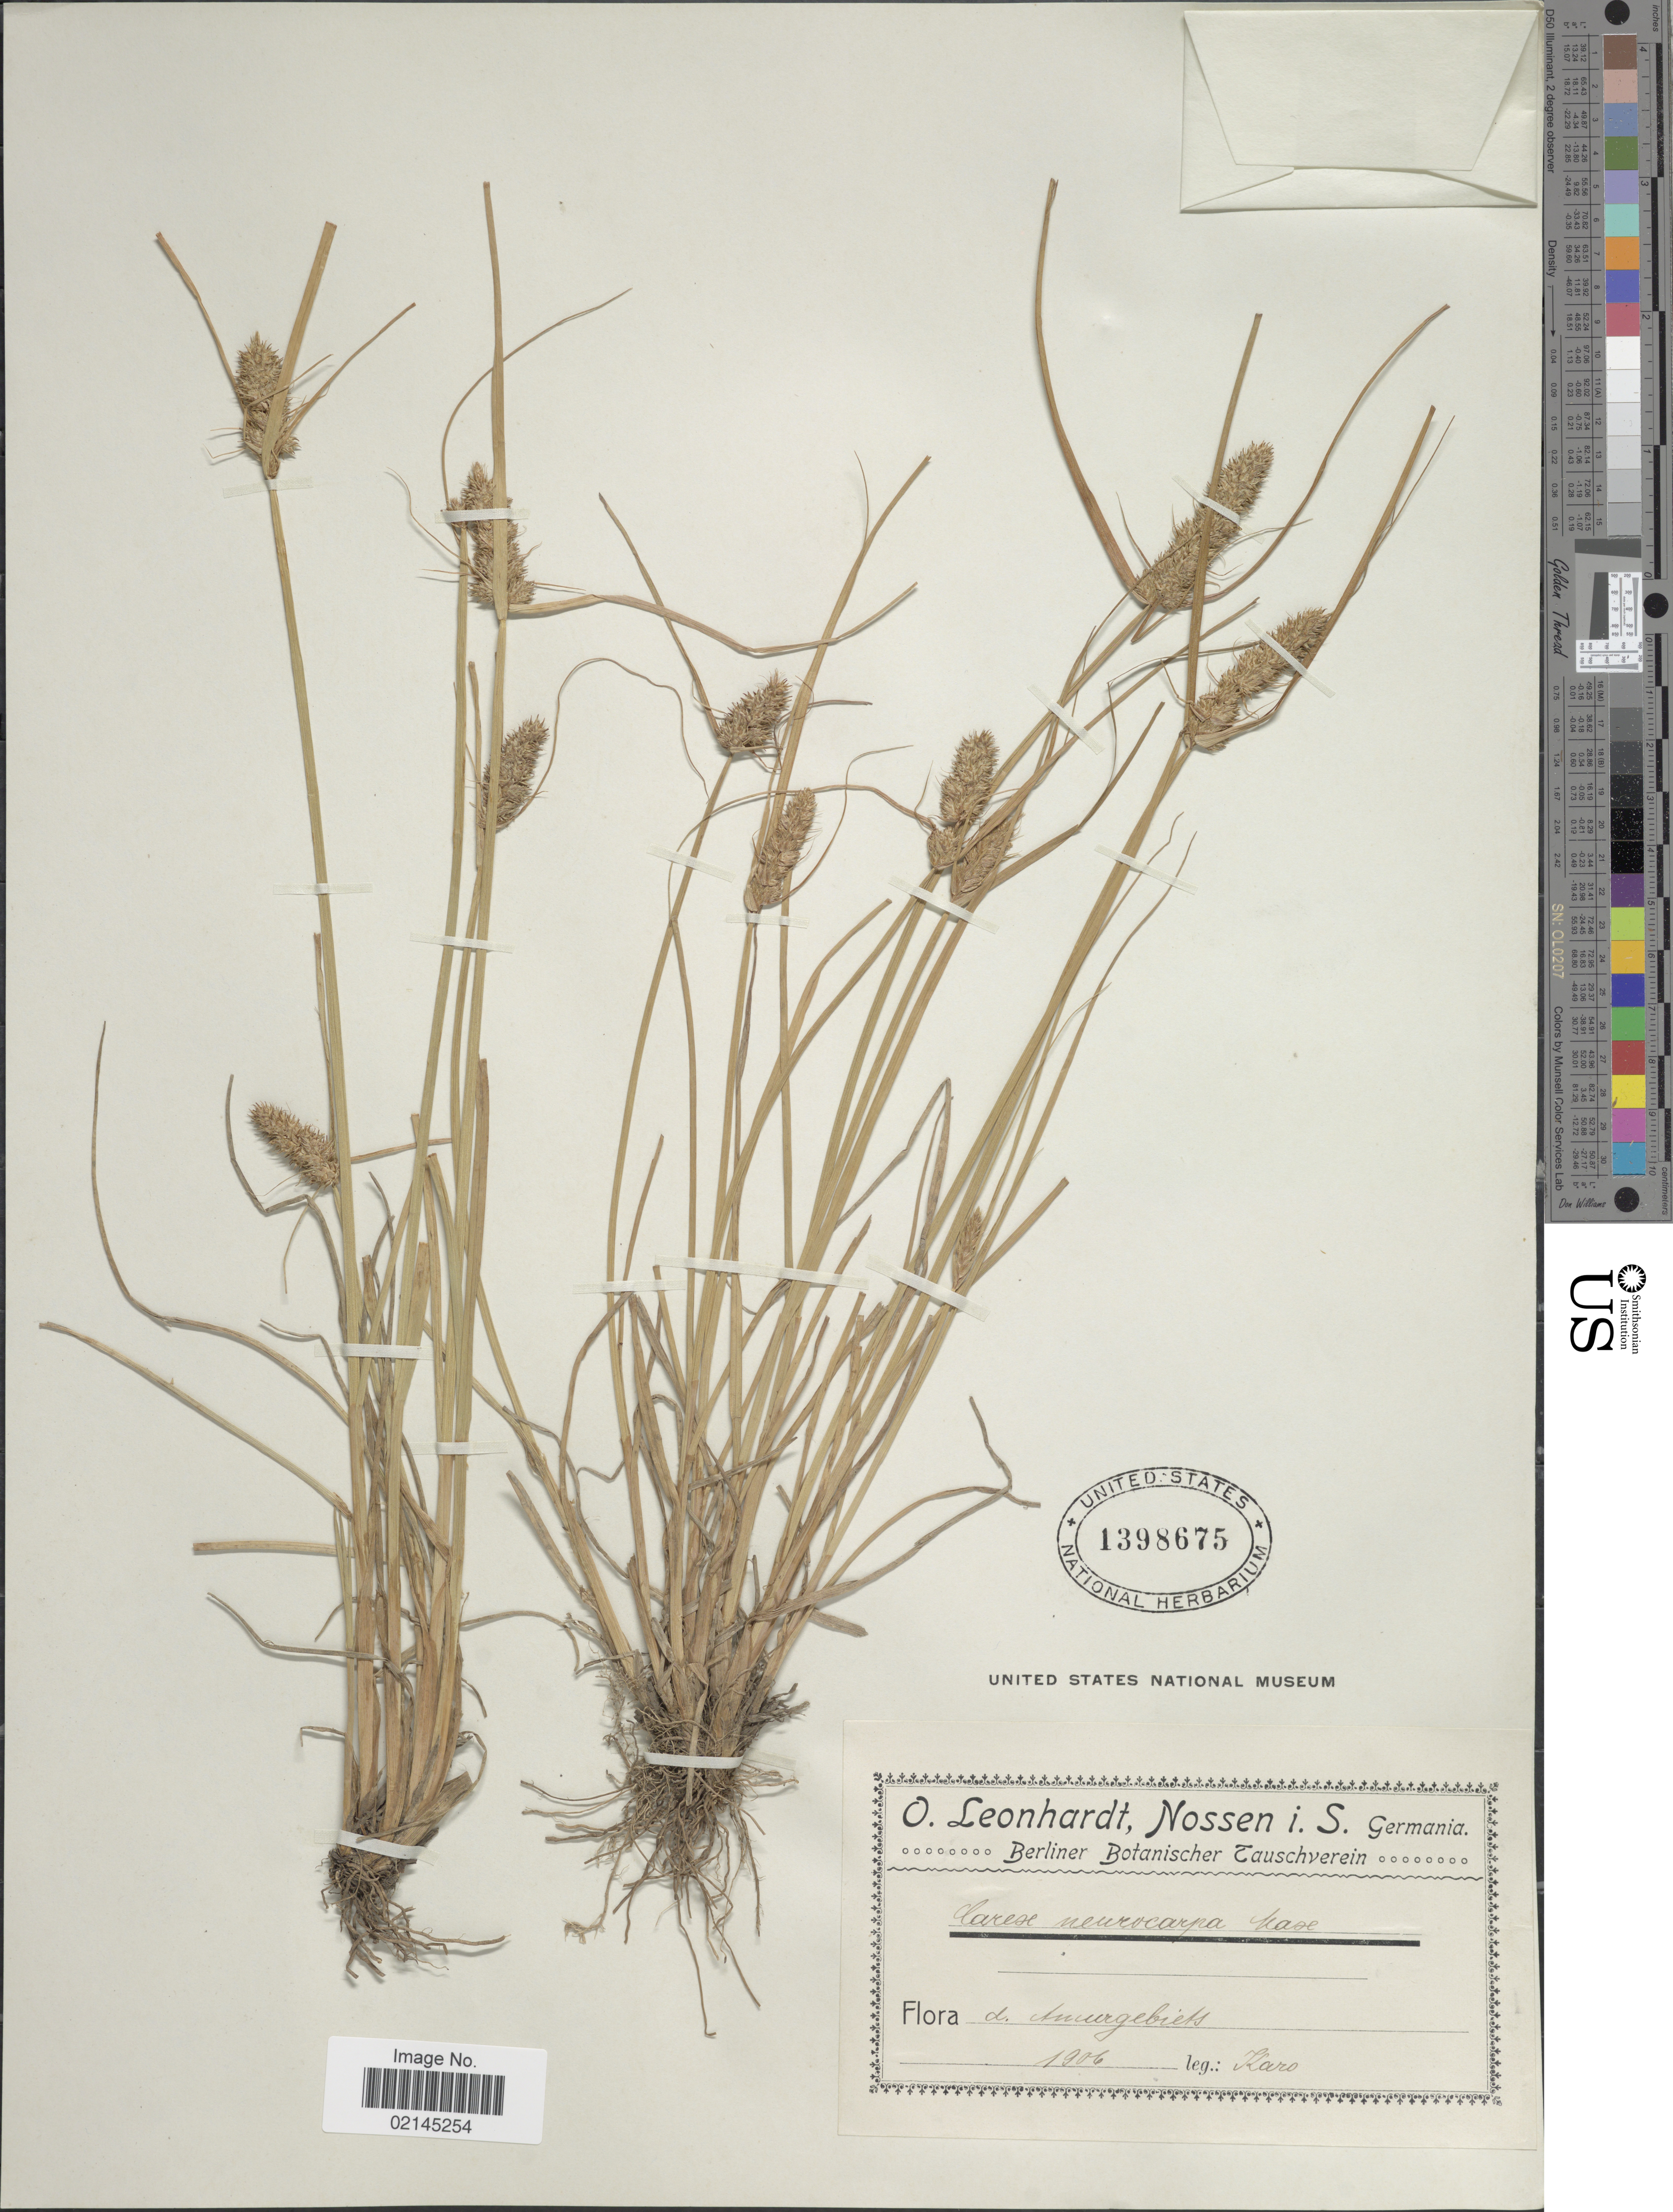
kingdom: Plantae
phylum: Tracheophyta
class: Liliopsida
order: Poales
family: Cyperaceae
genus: Carex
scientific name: Carex neurocarpa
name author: Maxim.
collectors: Karo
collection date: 1906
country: Russian Federation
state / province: Amur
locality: Amurgebiets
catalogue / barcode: US 1398675